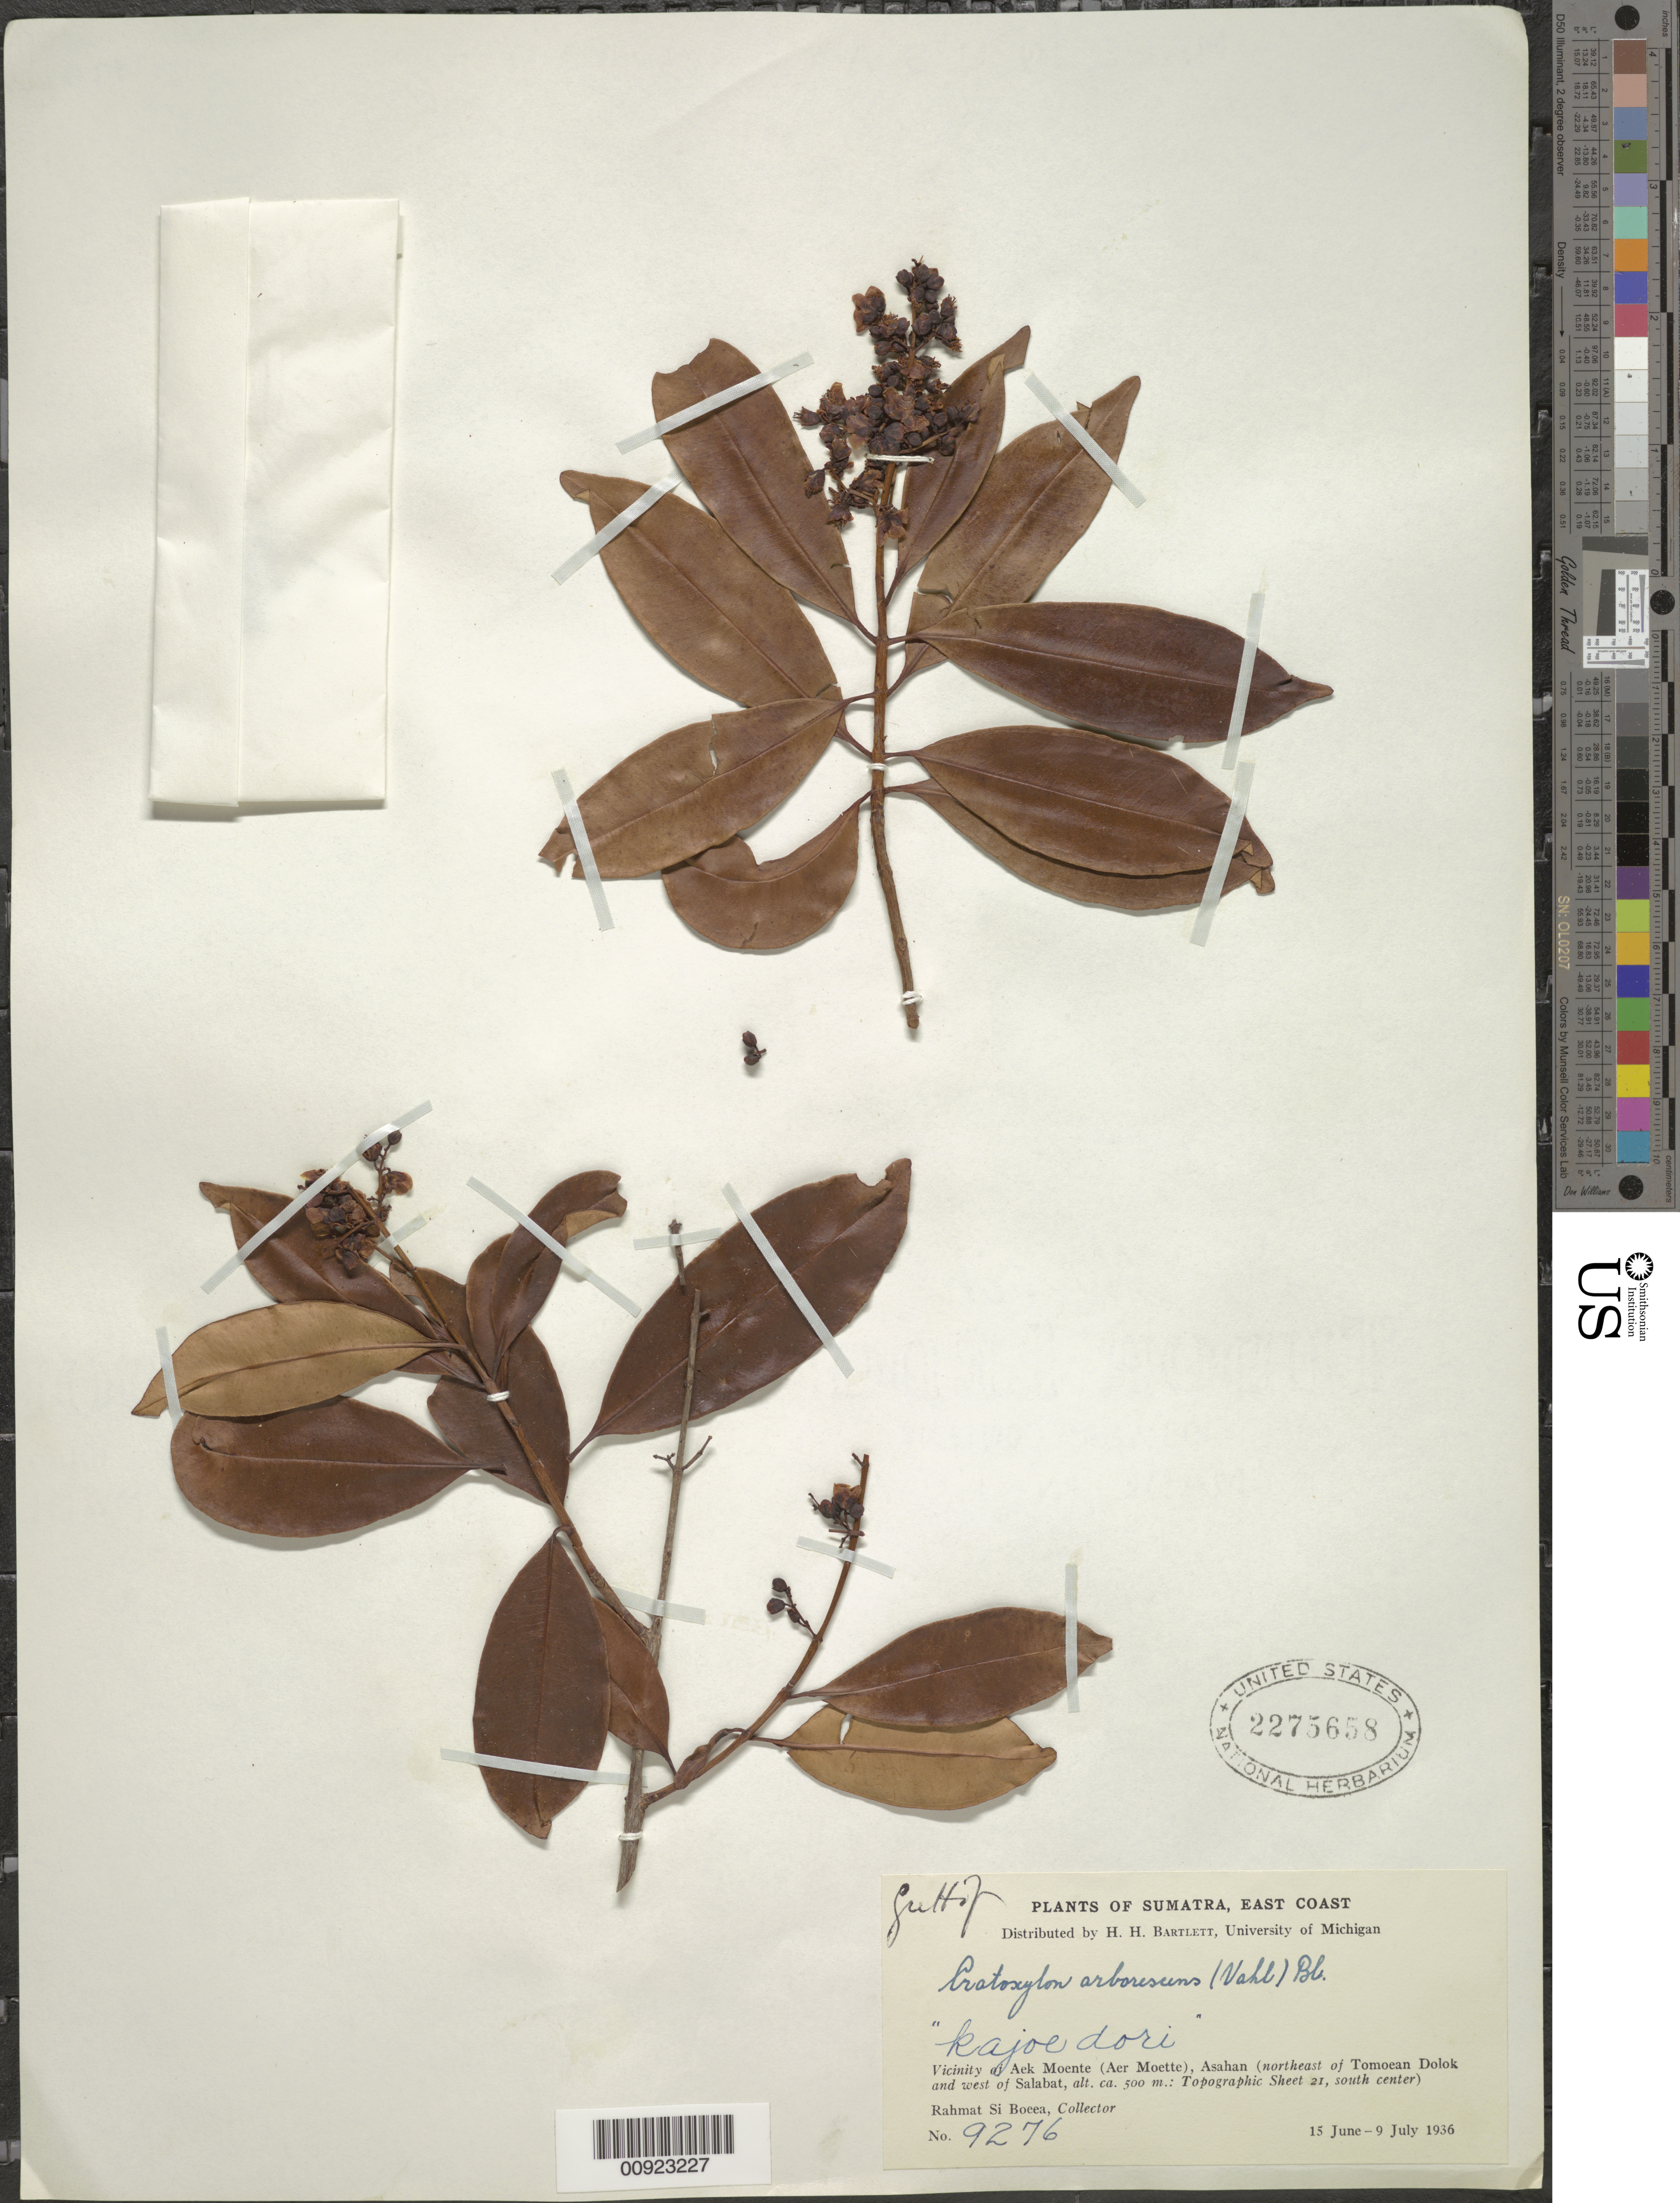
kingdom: Plantae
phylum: Tracheophyta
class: Magnoliopsida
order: Malpighiales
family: Hypericaceae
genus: Cratoxylum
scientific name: Cratoxylum arborescens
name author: (Vahl) Blume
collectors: Rahmat Si Boeea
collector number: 9276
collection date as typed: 15 Jun 1936 to 09 Jul 1936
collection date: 1936-06-15/1936-07-09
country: Indonesia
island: Sumatra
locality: Vicinity of Aek Moente (Aer Moette), Asahan (northeast of Tomoean Dolok and west of Salabat)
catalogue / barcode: US 2275658